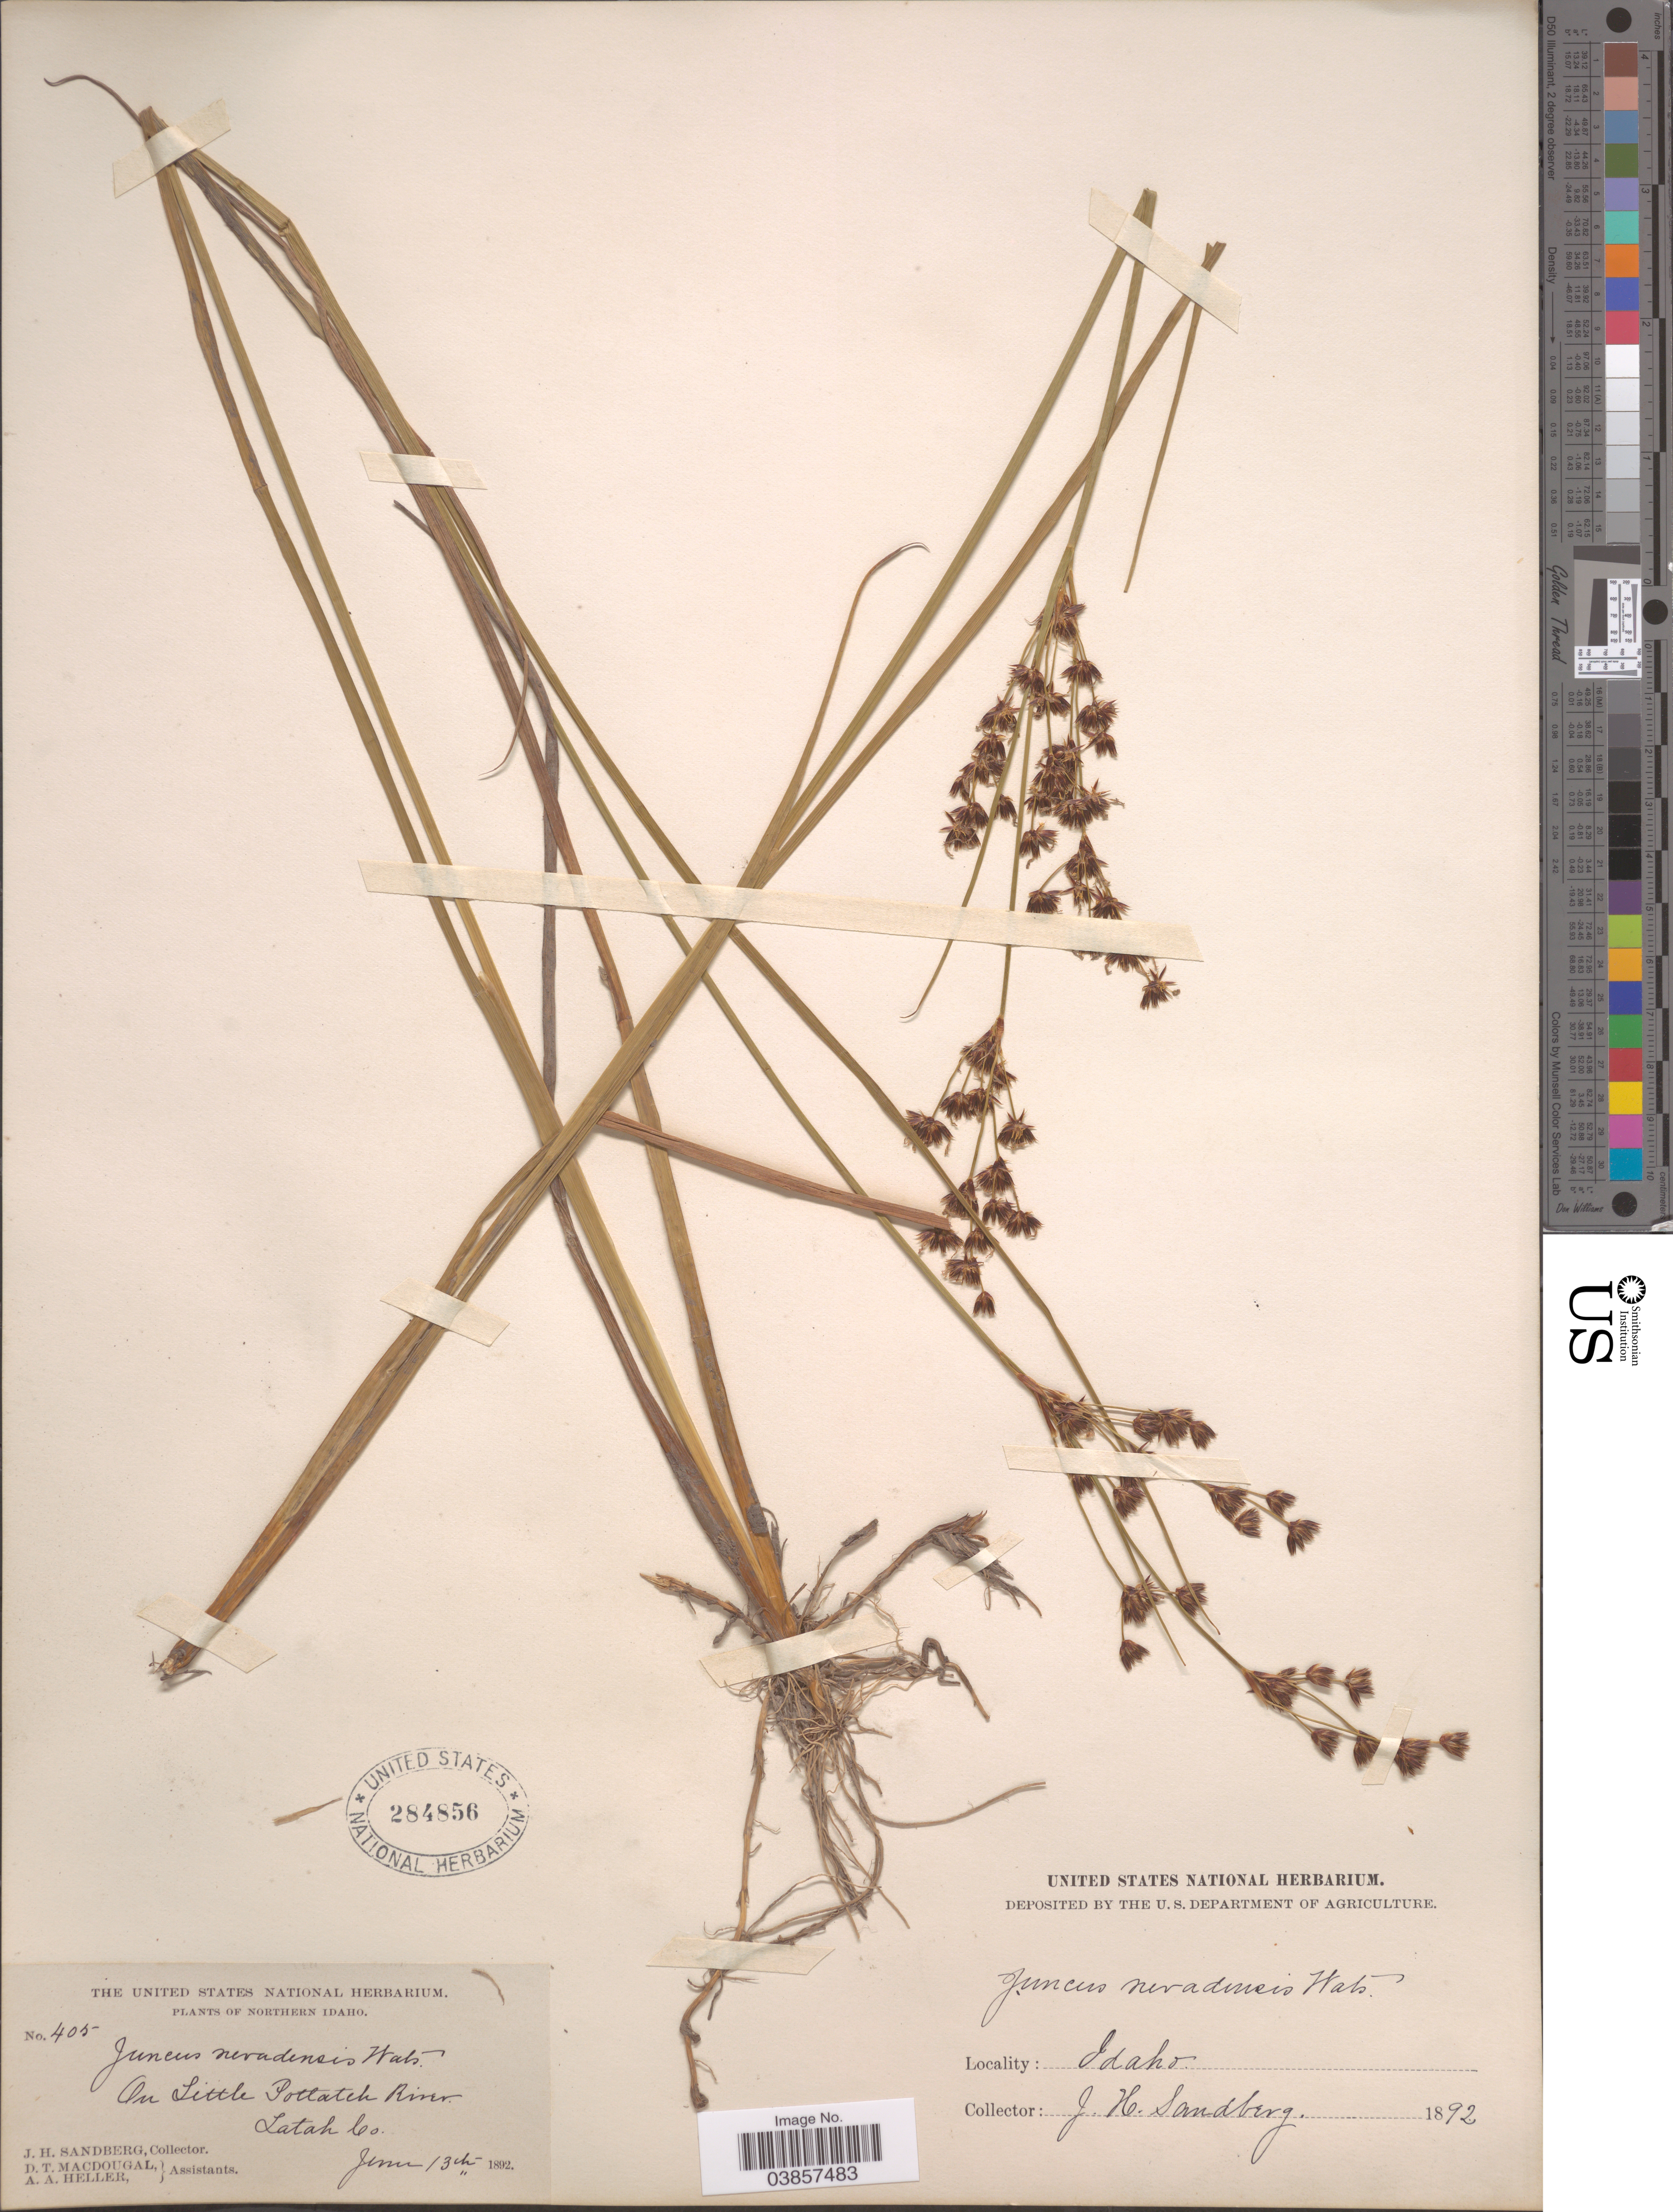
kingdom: Plantae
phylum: Tracheophyta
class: Liliopsida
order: Poales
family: Juncaceae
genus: Juncus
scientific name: Juncus suksdorfii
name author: Rydb.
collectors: J. H. Sandberg, D. T. MacDougal & A. A. Heller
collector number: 405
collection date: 1892-06-13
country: United States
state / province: Idaho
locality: Northern Idaho. On Little Pottatek River. Latah Co.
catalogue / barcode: US 284856